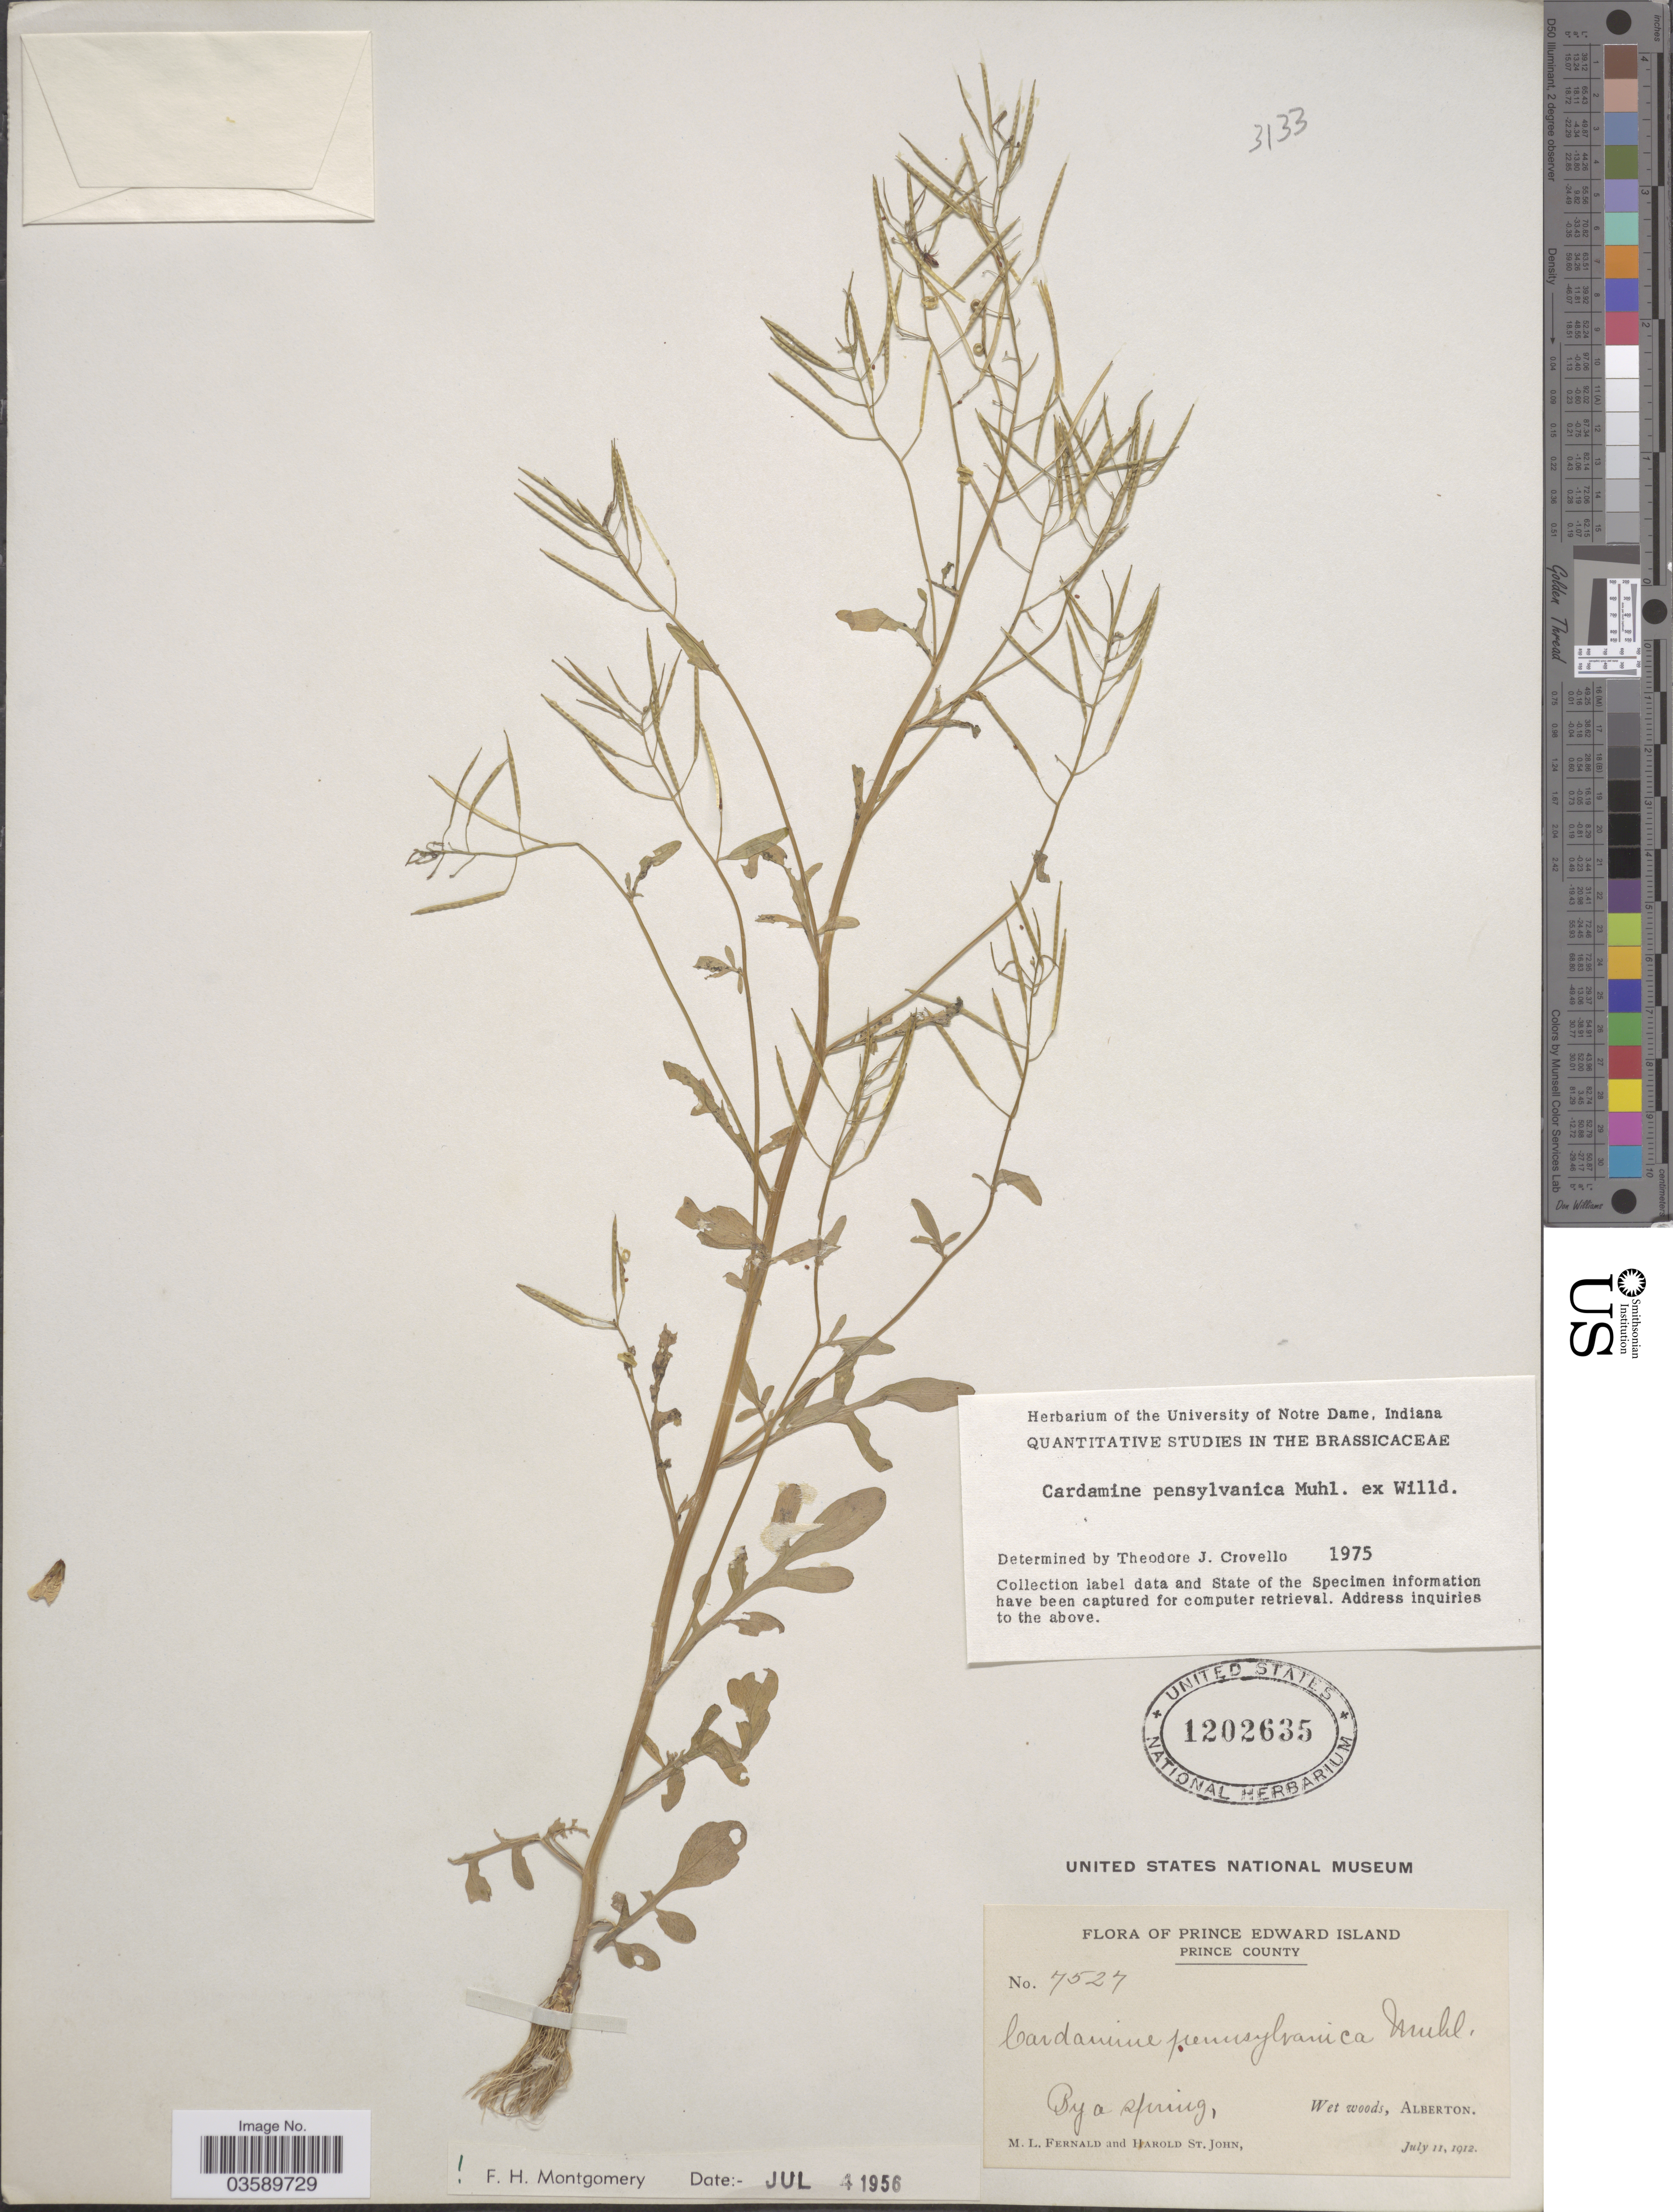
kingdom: Plantae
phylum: Tracheophyta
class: Magnoliopsida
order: Brassicales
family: Brassicaceae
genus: Cardamine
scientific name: Cardamine pensylvanica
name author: Muhl. ex Willd.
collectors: M. L. Fernald & H. St. John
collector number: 7527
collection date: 1912-07-11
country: Canada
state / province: Prince Edward Island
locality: Prince County. By a spring, wet woods, Alberton.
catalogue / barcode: US 1202635